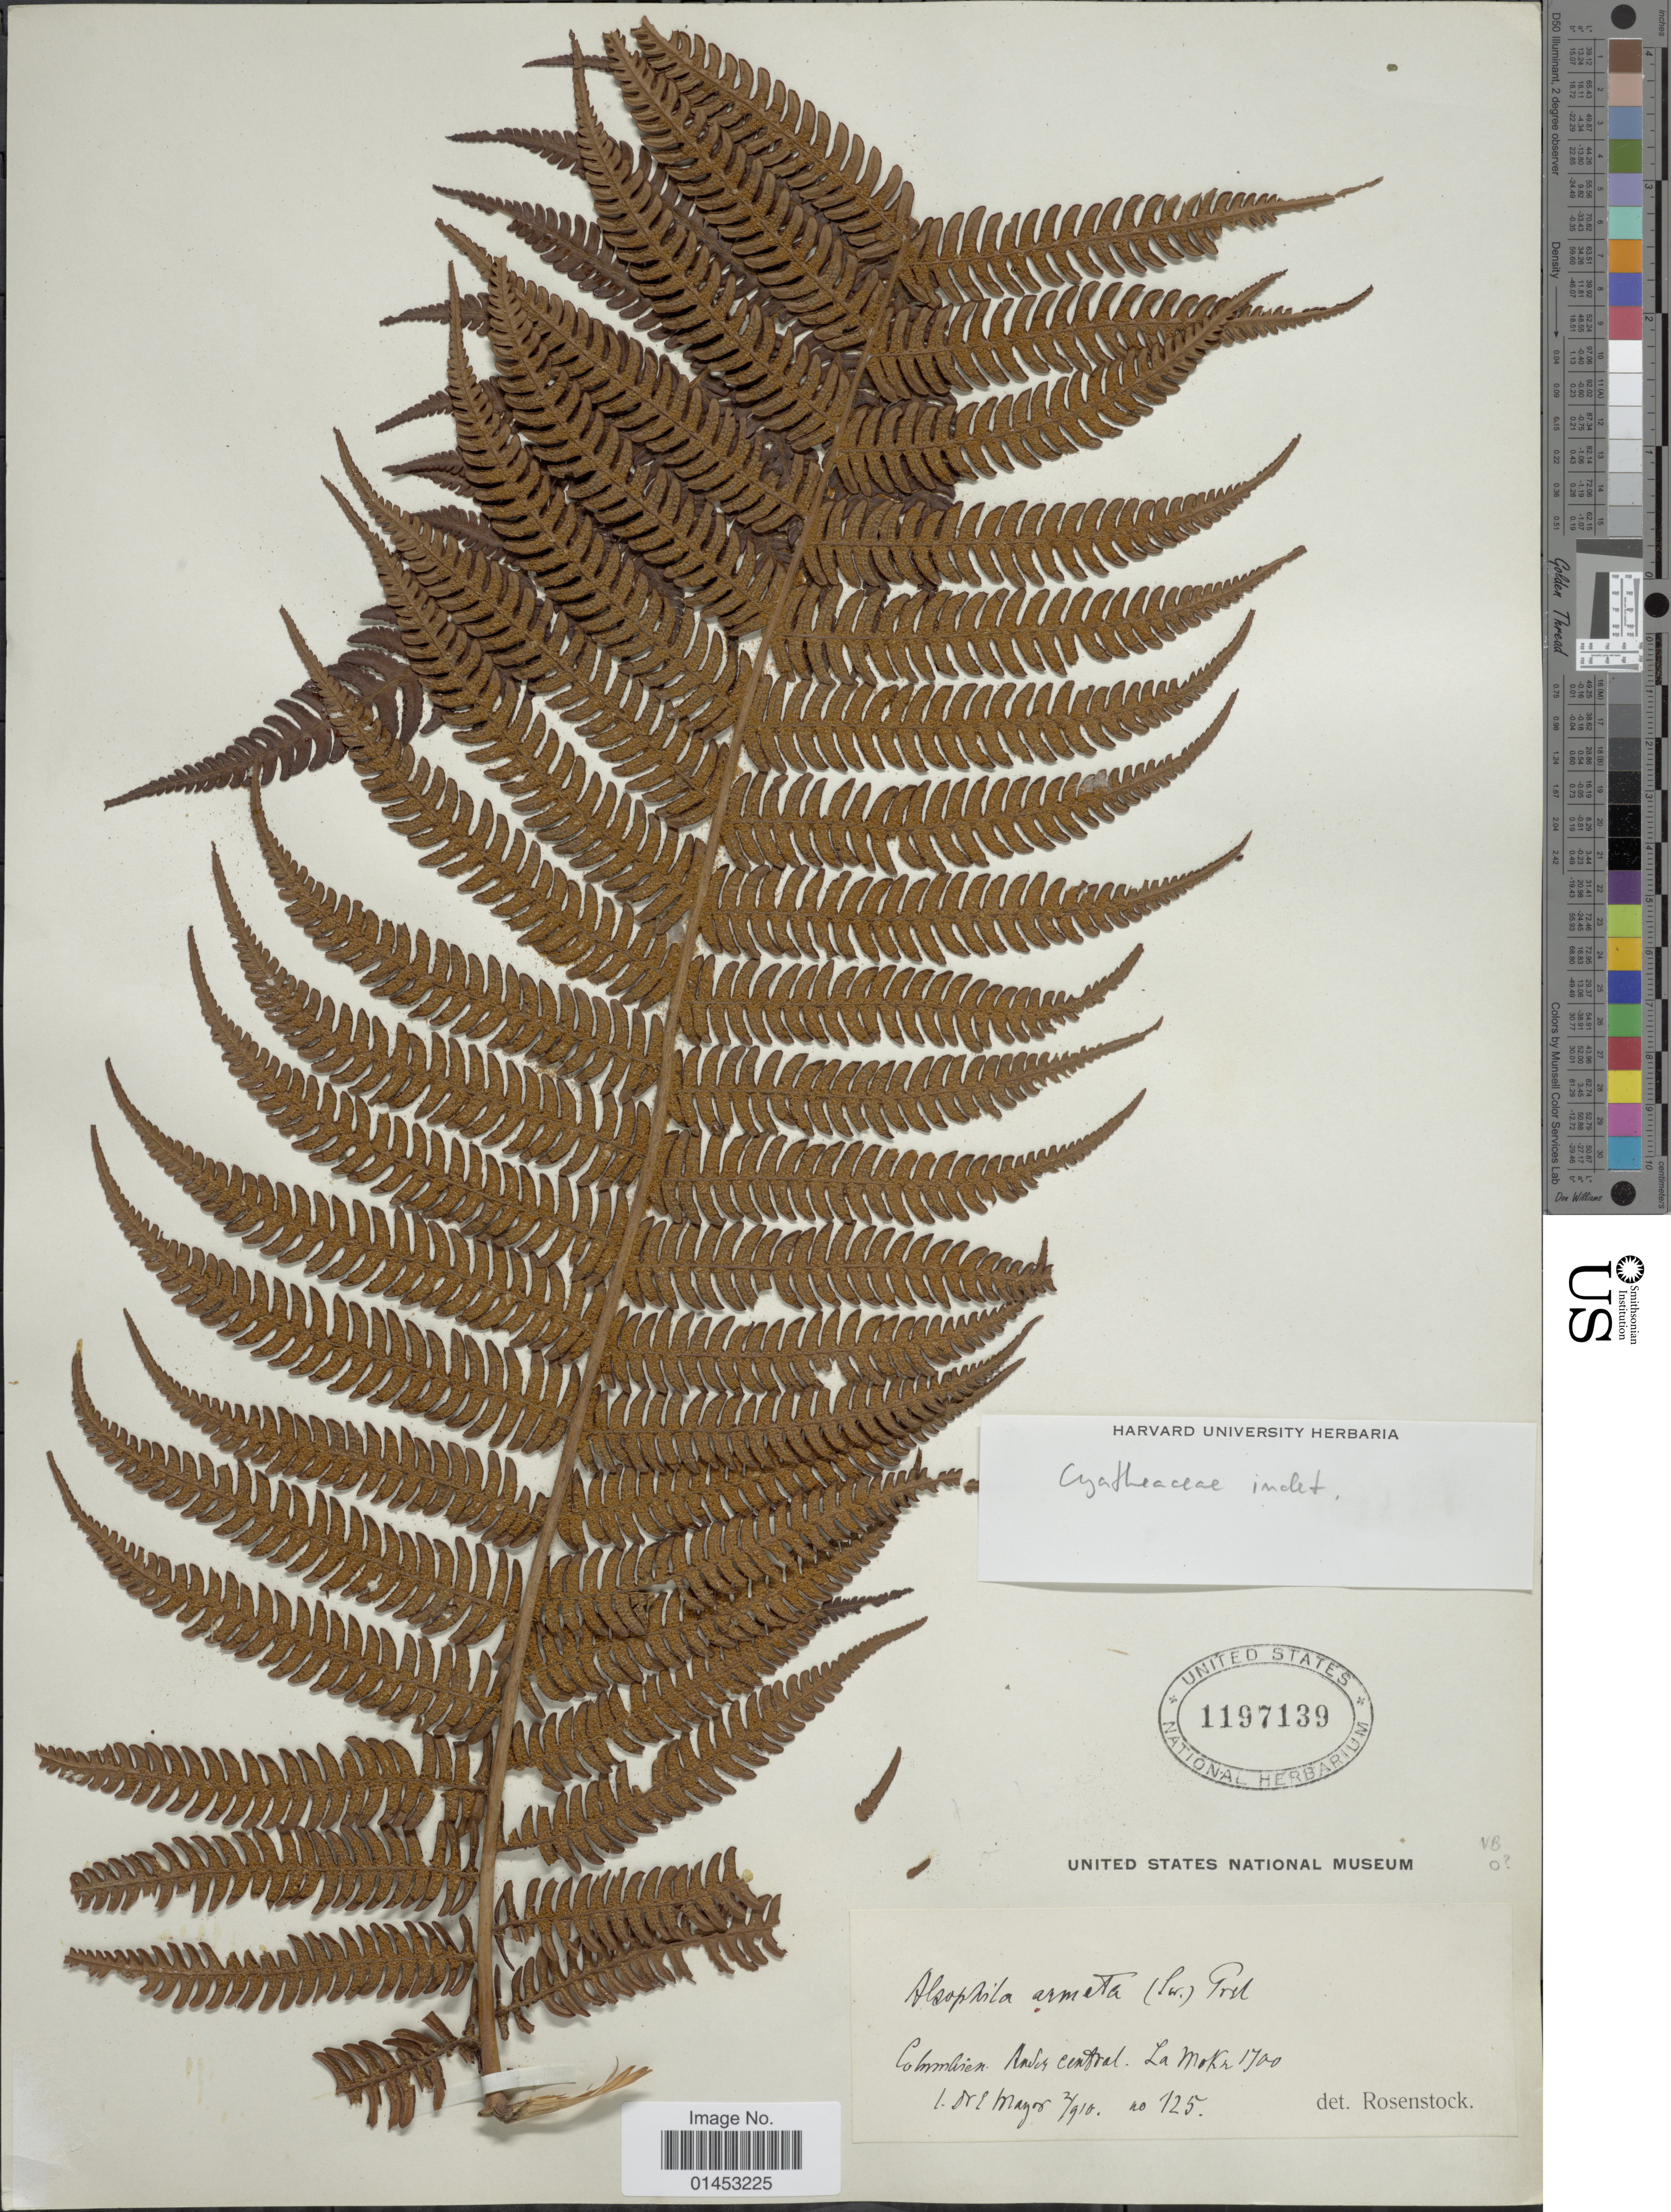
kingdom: Plantae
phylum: Tracheophyta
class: Polypodiopsida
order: Cyatheales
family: Cyatheaceae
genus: Cyathea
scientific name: Cyathea sp.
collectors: E. Mayor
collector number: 125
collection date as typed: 910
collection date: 1910-09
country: Colombia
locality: Colombia, Andes central, La Mokoa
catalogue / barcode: US 1197139